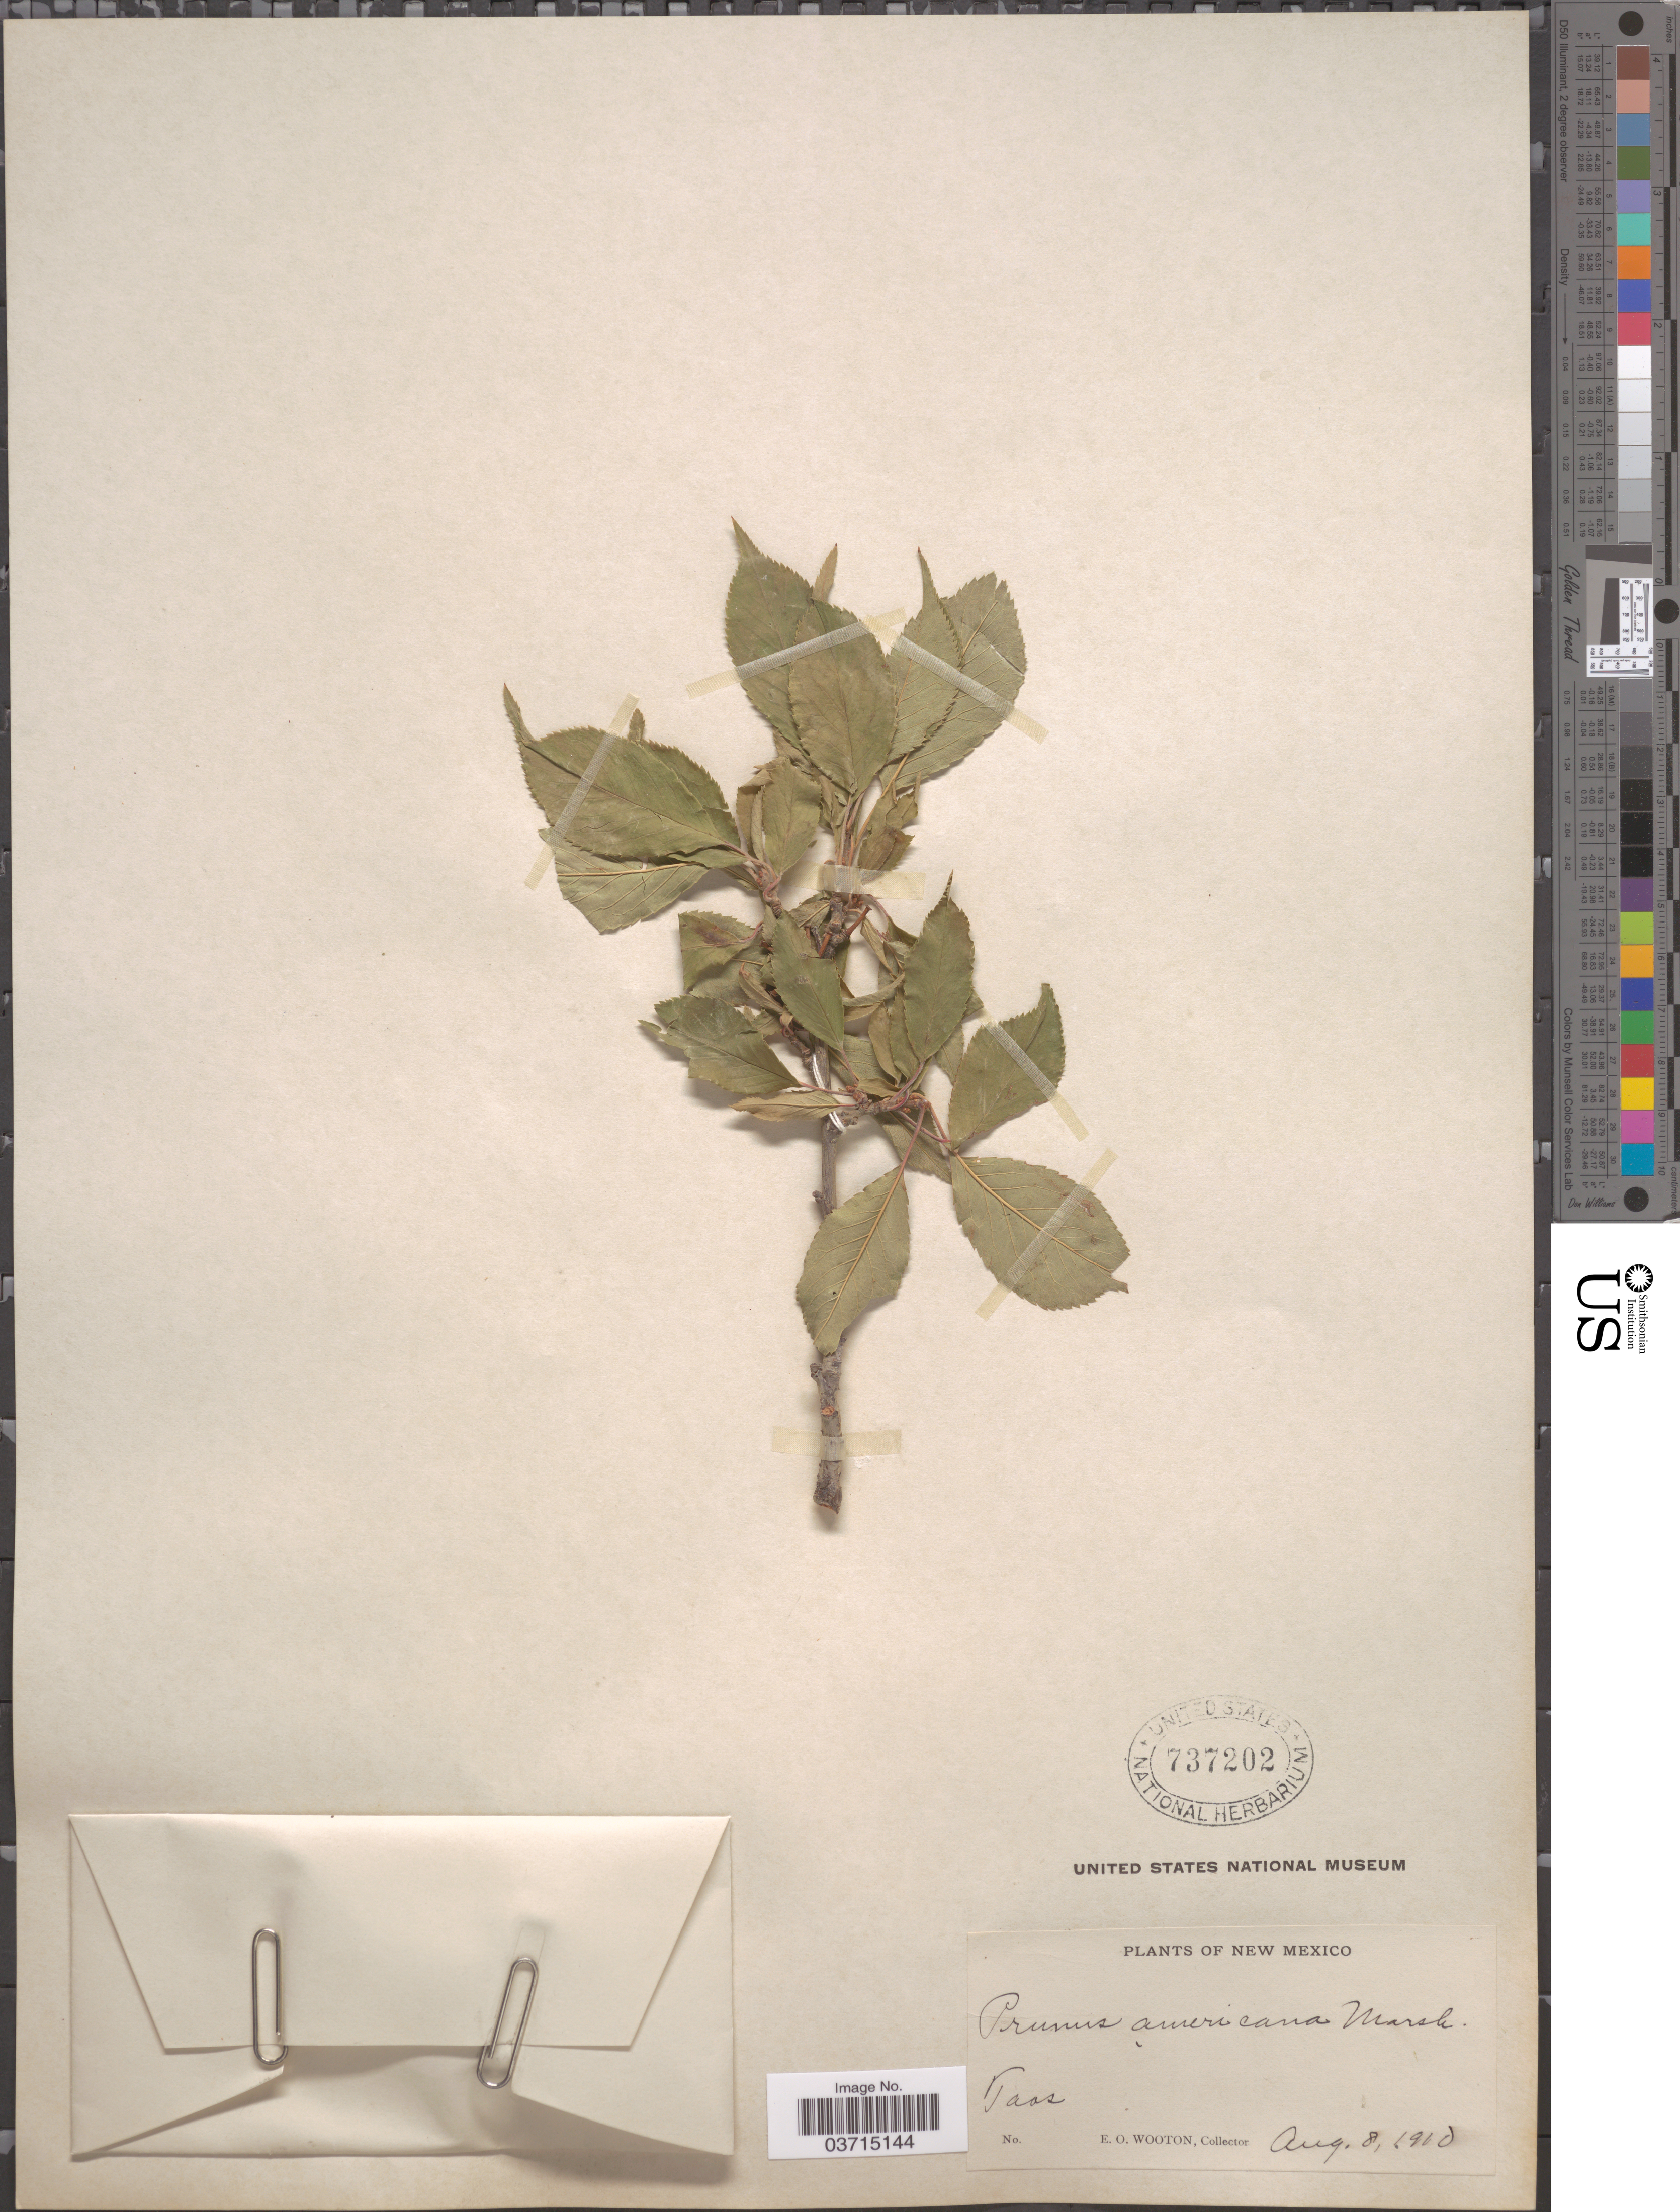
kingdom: Plantae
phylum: Tracheophyta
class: Magnoliopsida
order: Rosales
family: Rosaceae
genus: Prunus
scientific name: Prunus americana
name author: Marshall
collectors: E. O. Wooton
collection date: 1910-08-08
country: United States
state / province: New Mexico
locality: Taos.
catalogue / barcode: US 737202